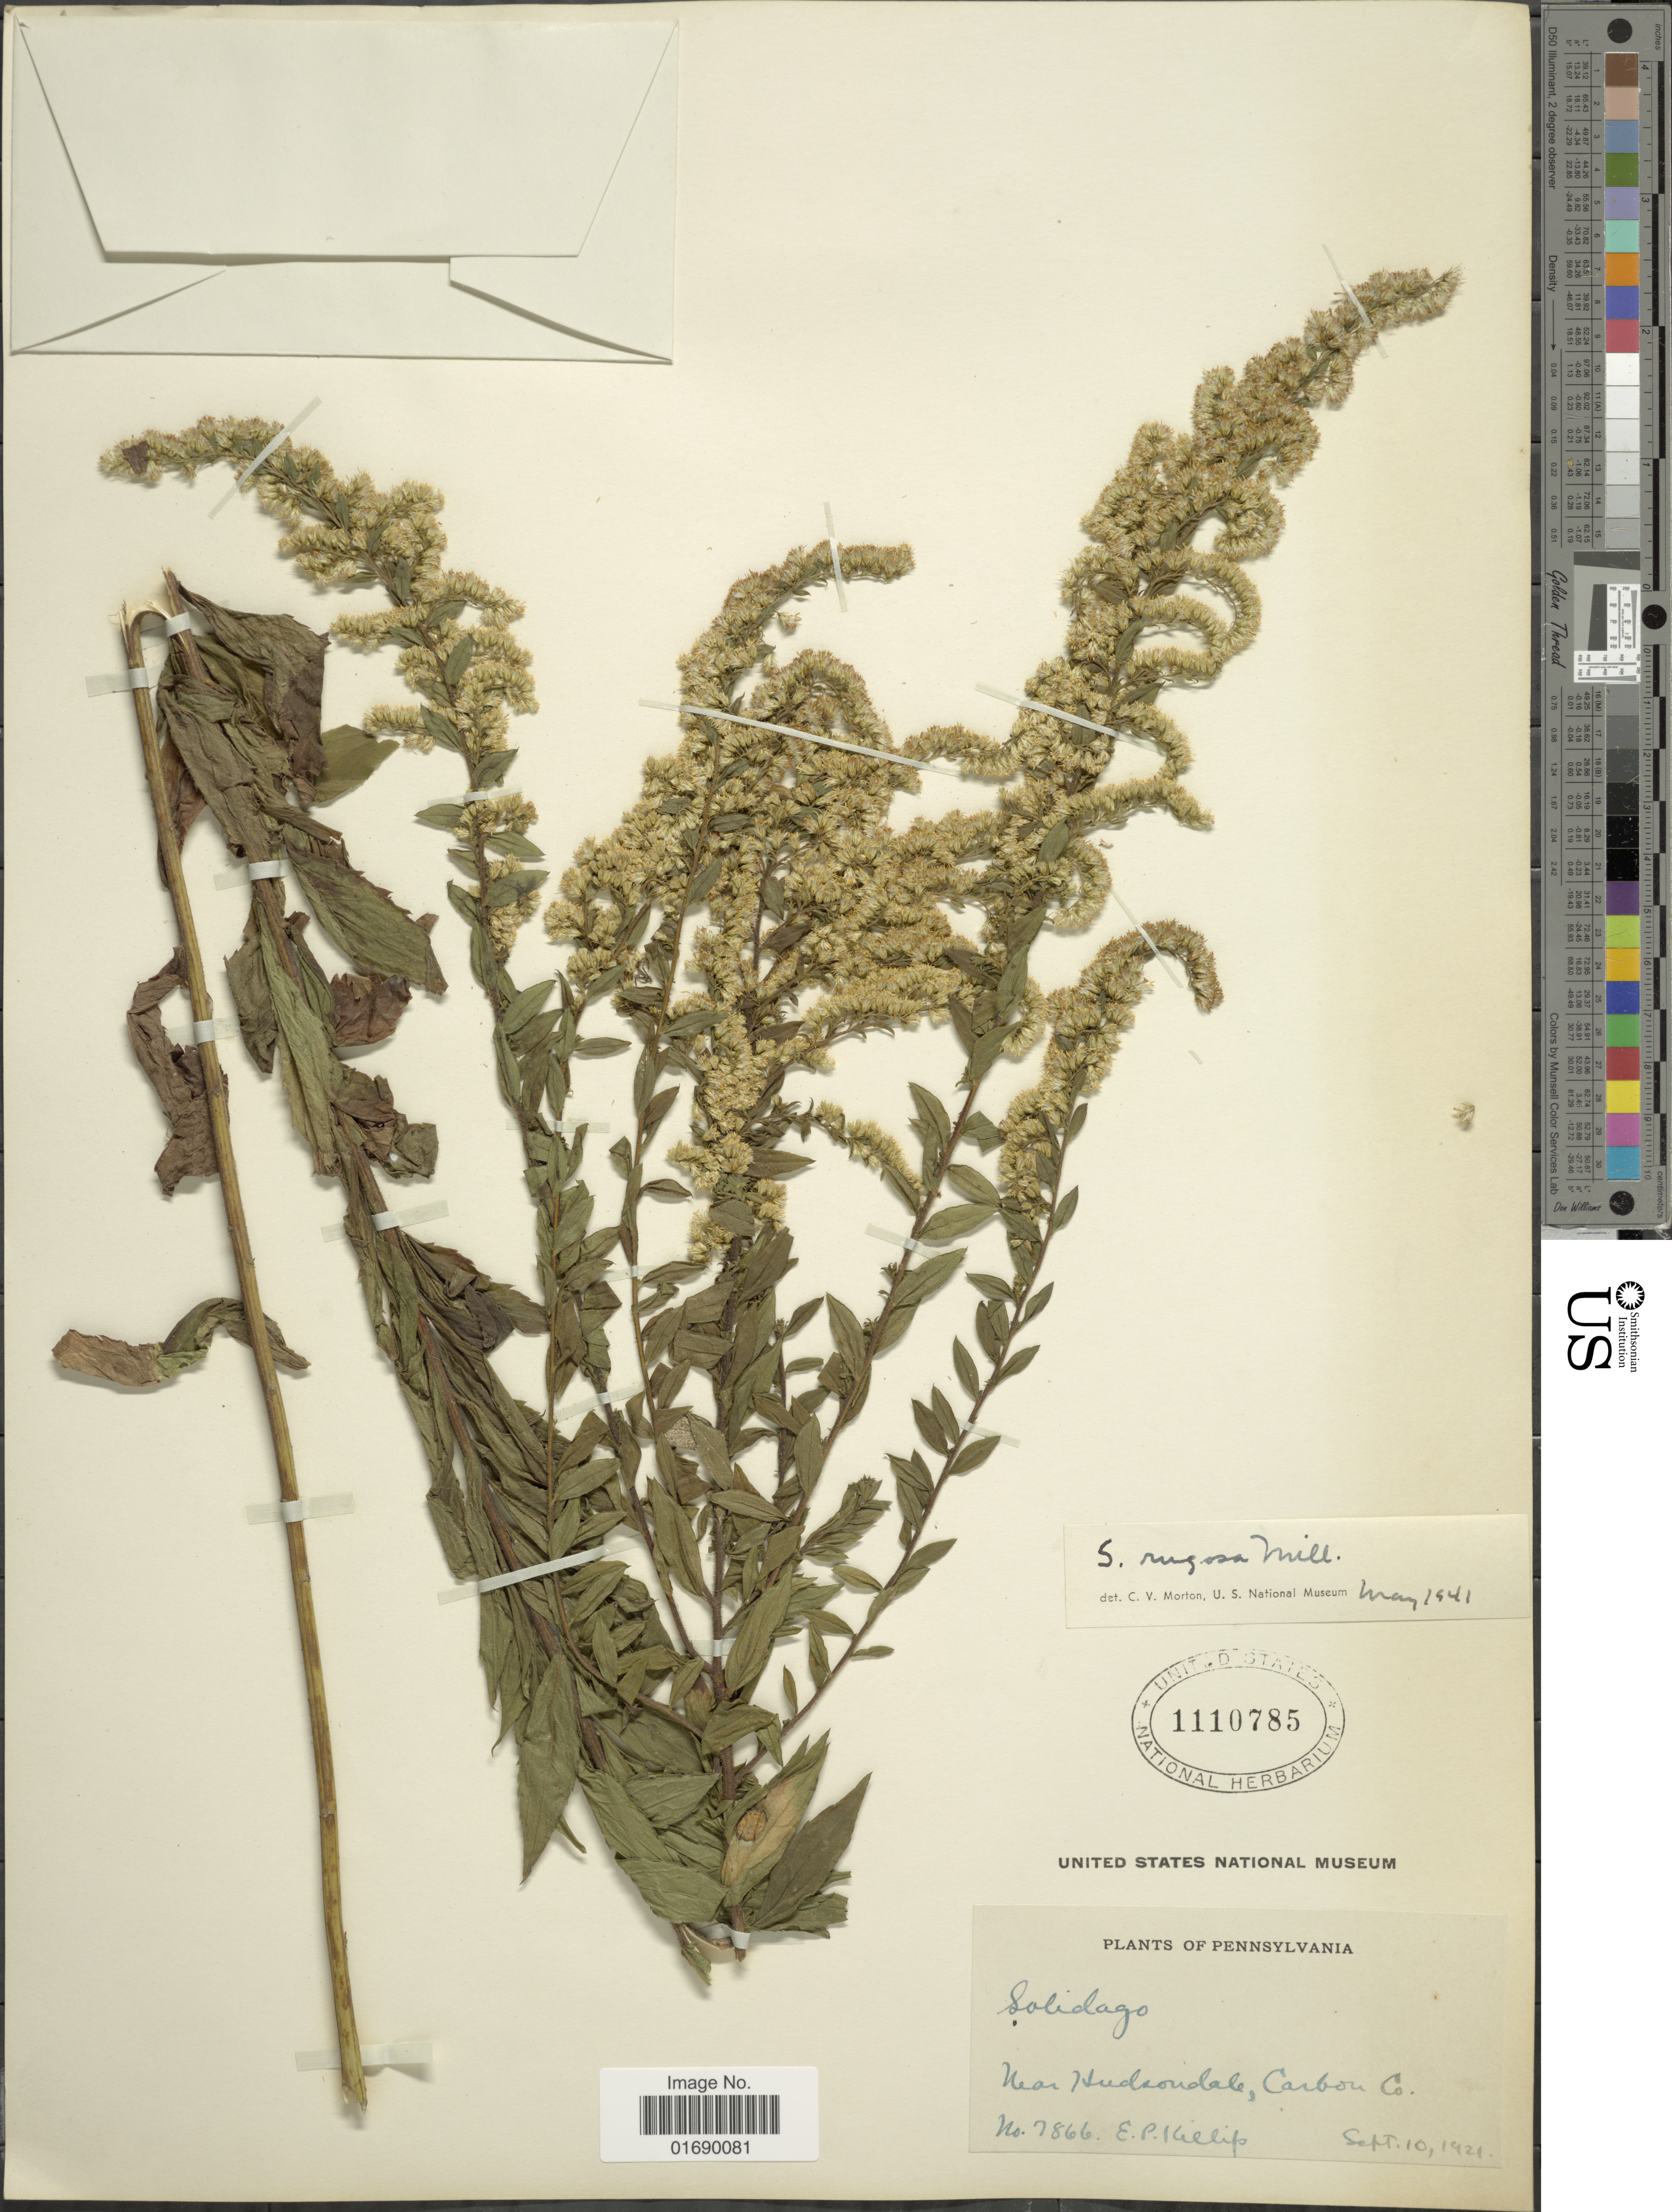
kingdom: Plantae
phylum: Tracheophyta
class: Magnoliopsida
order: Asterales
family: Asteraceae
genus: Solidago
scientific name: Solidago rugosa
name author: Mill.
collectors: E. P. Killip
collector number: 7866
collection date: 1921-09-10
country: United States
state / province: Pennsylvania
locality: Near Hudsondale, Carbon Co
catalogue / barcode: US 1110785